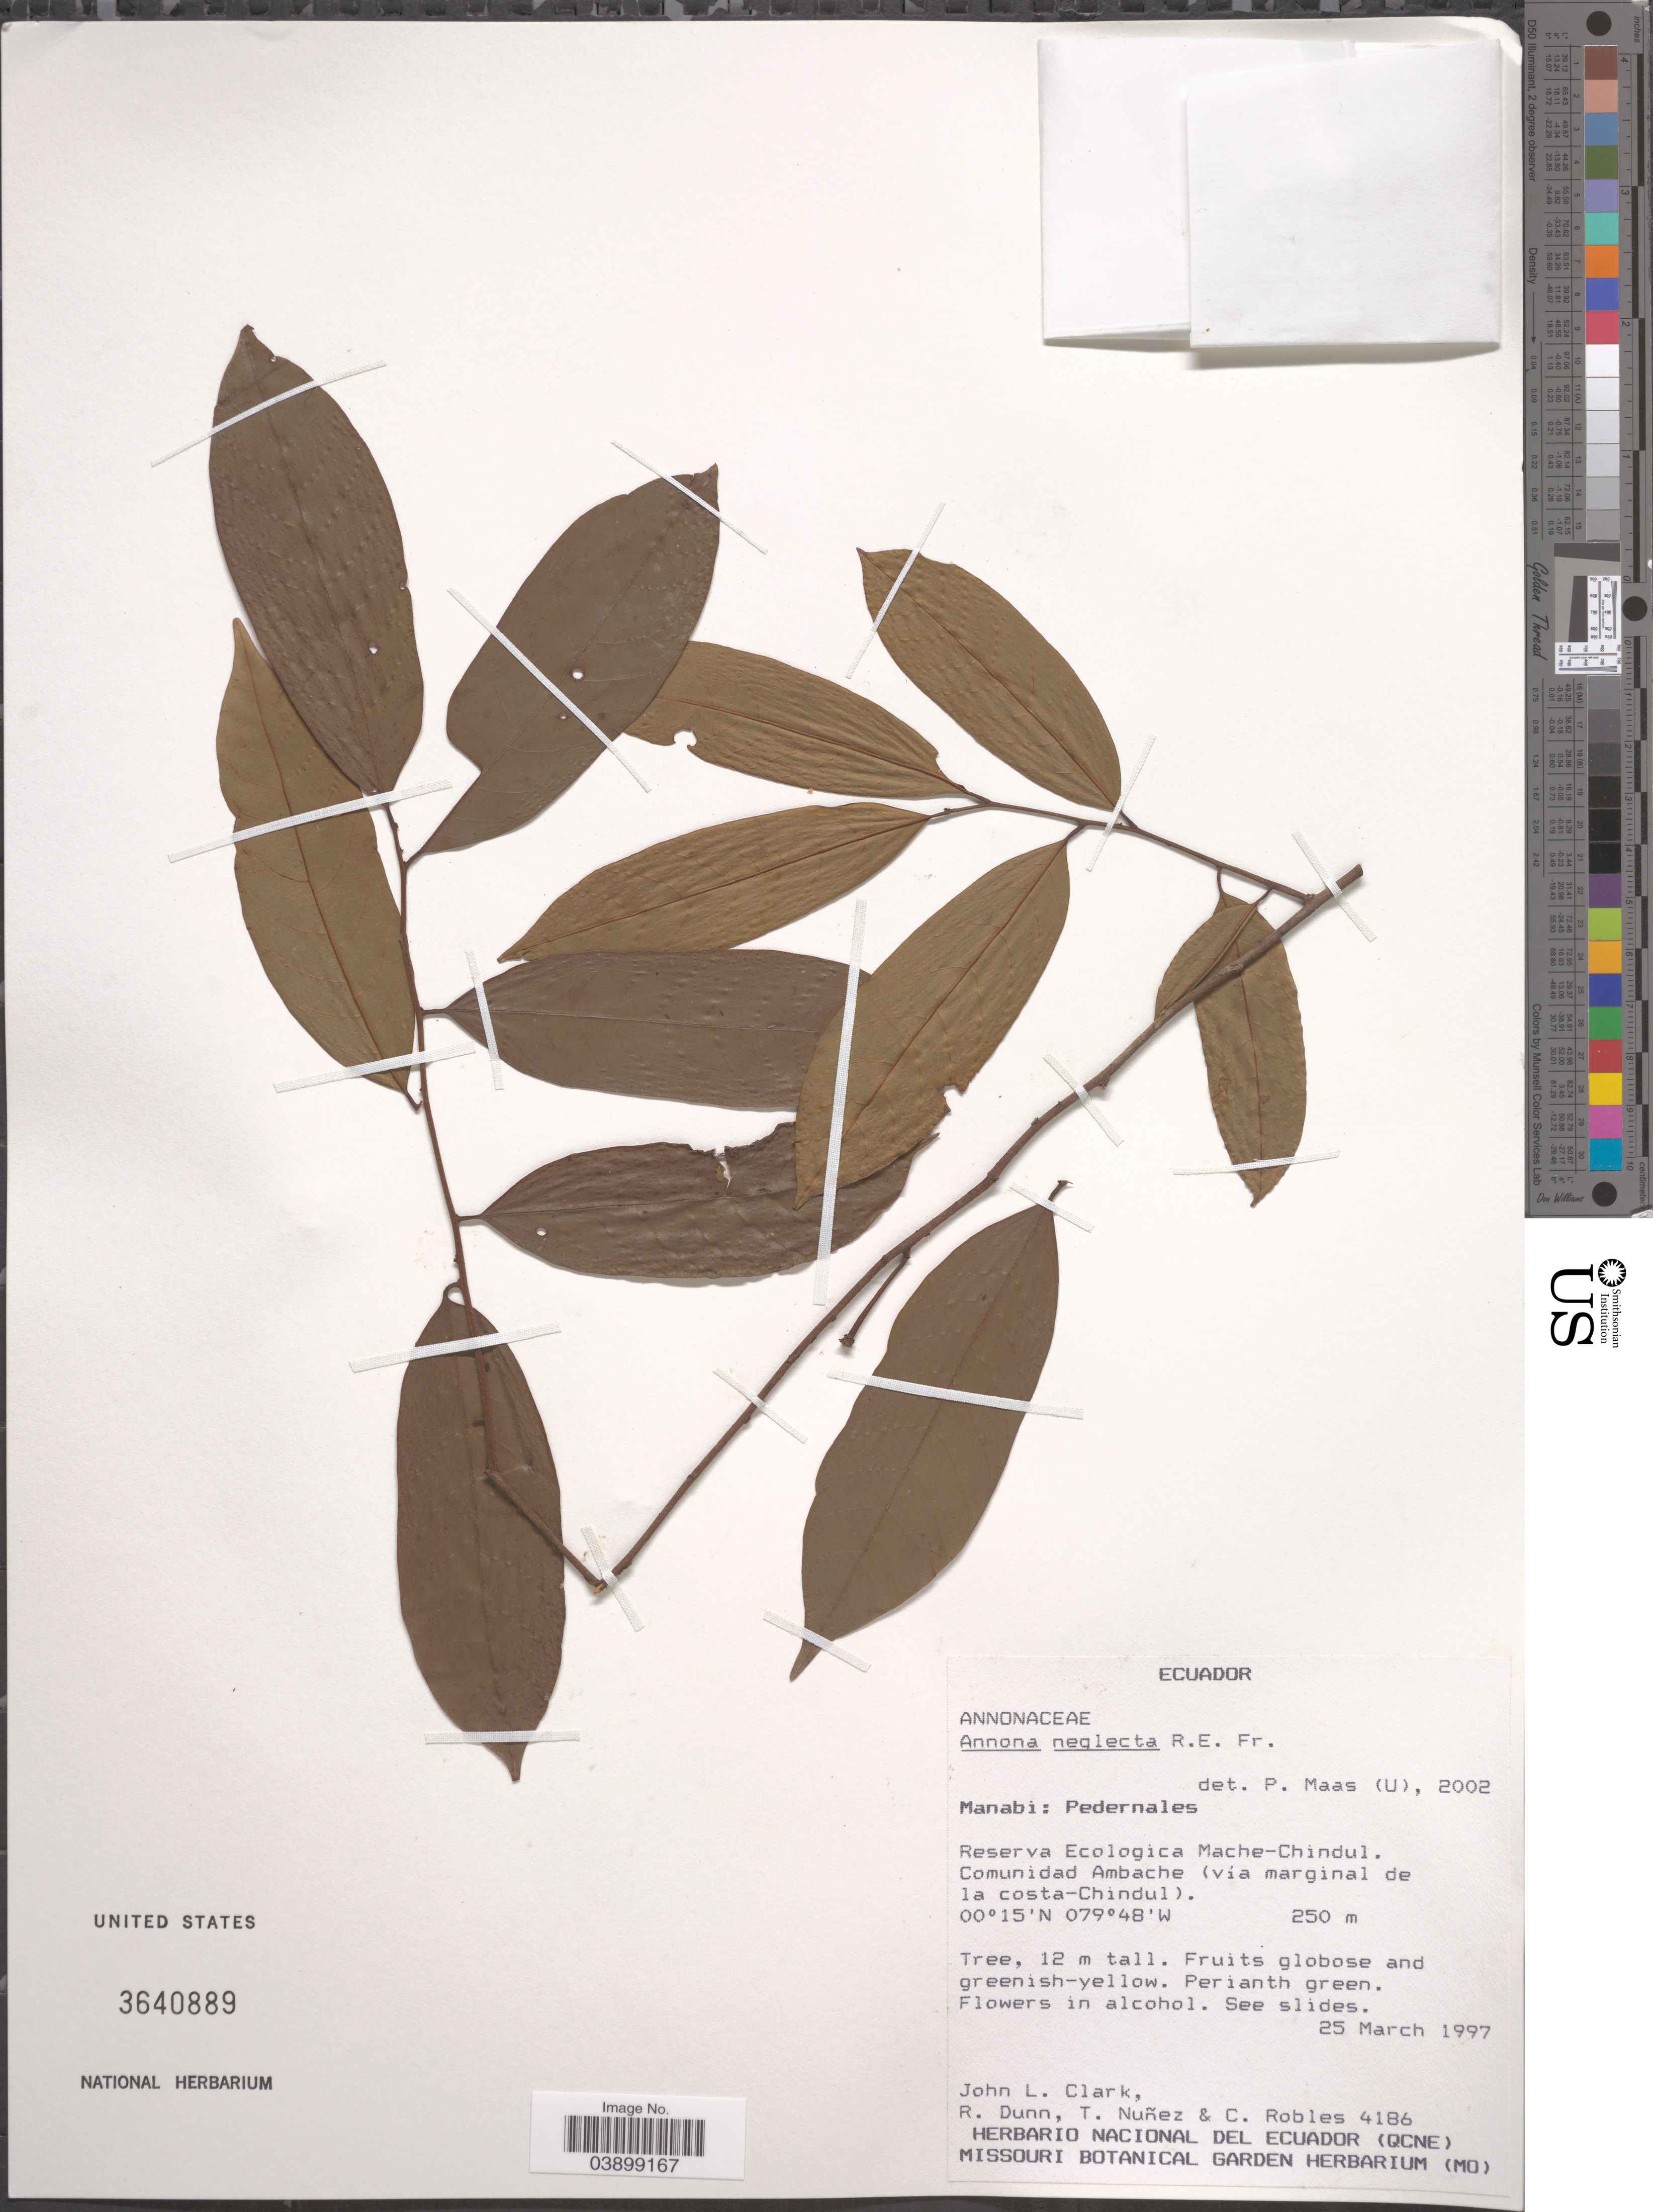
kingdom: Plantae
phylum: Tracheophyta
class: Magnoliopsida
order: Magnoliales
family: Annonaceae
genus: Annona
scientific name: Annona neglecta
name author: R.E. Fr.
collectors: J. L. Clark, R. Dunn, T. Núñez & C. Robles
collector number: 4186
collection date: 1997-03-25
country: Ecuador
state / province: Manabí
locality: Pedernales. Reserva Ecologica Mache-Chindul. Comunidad Ambache (vía marginal de la costa-Chindul).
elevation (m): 250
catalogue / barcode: US 3640889